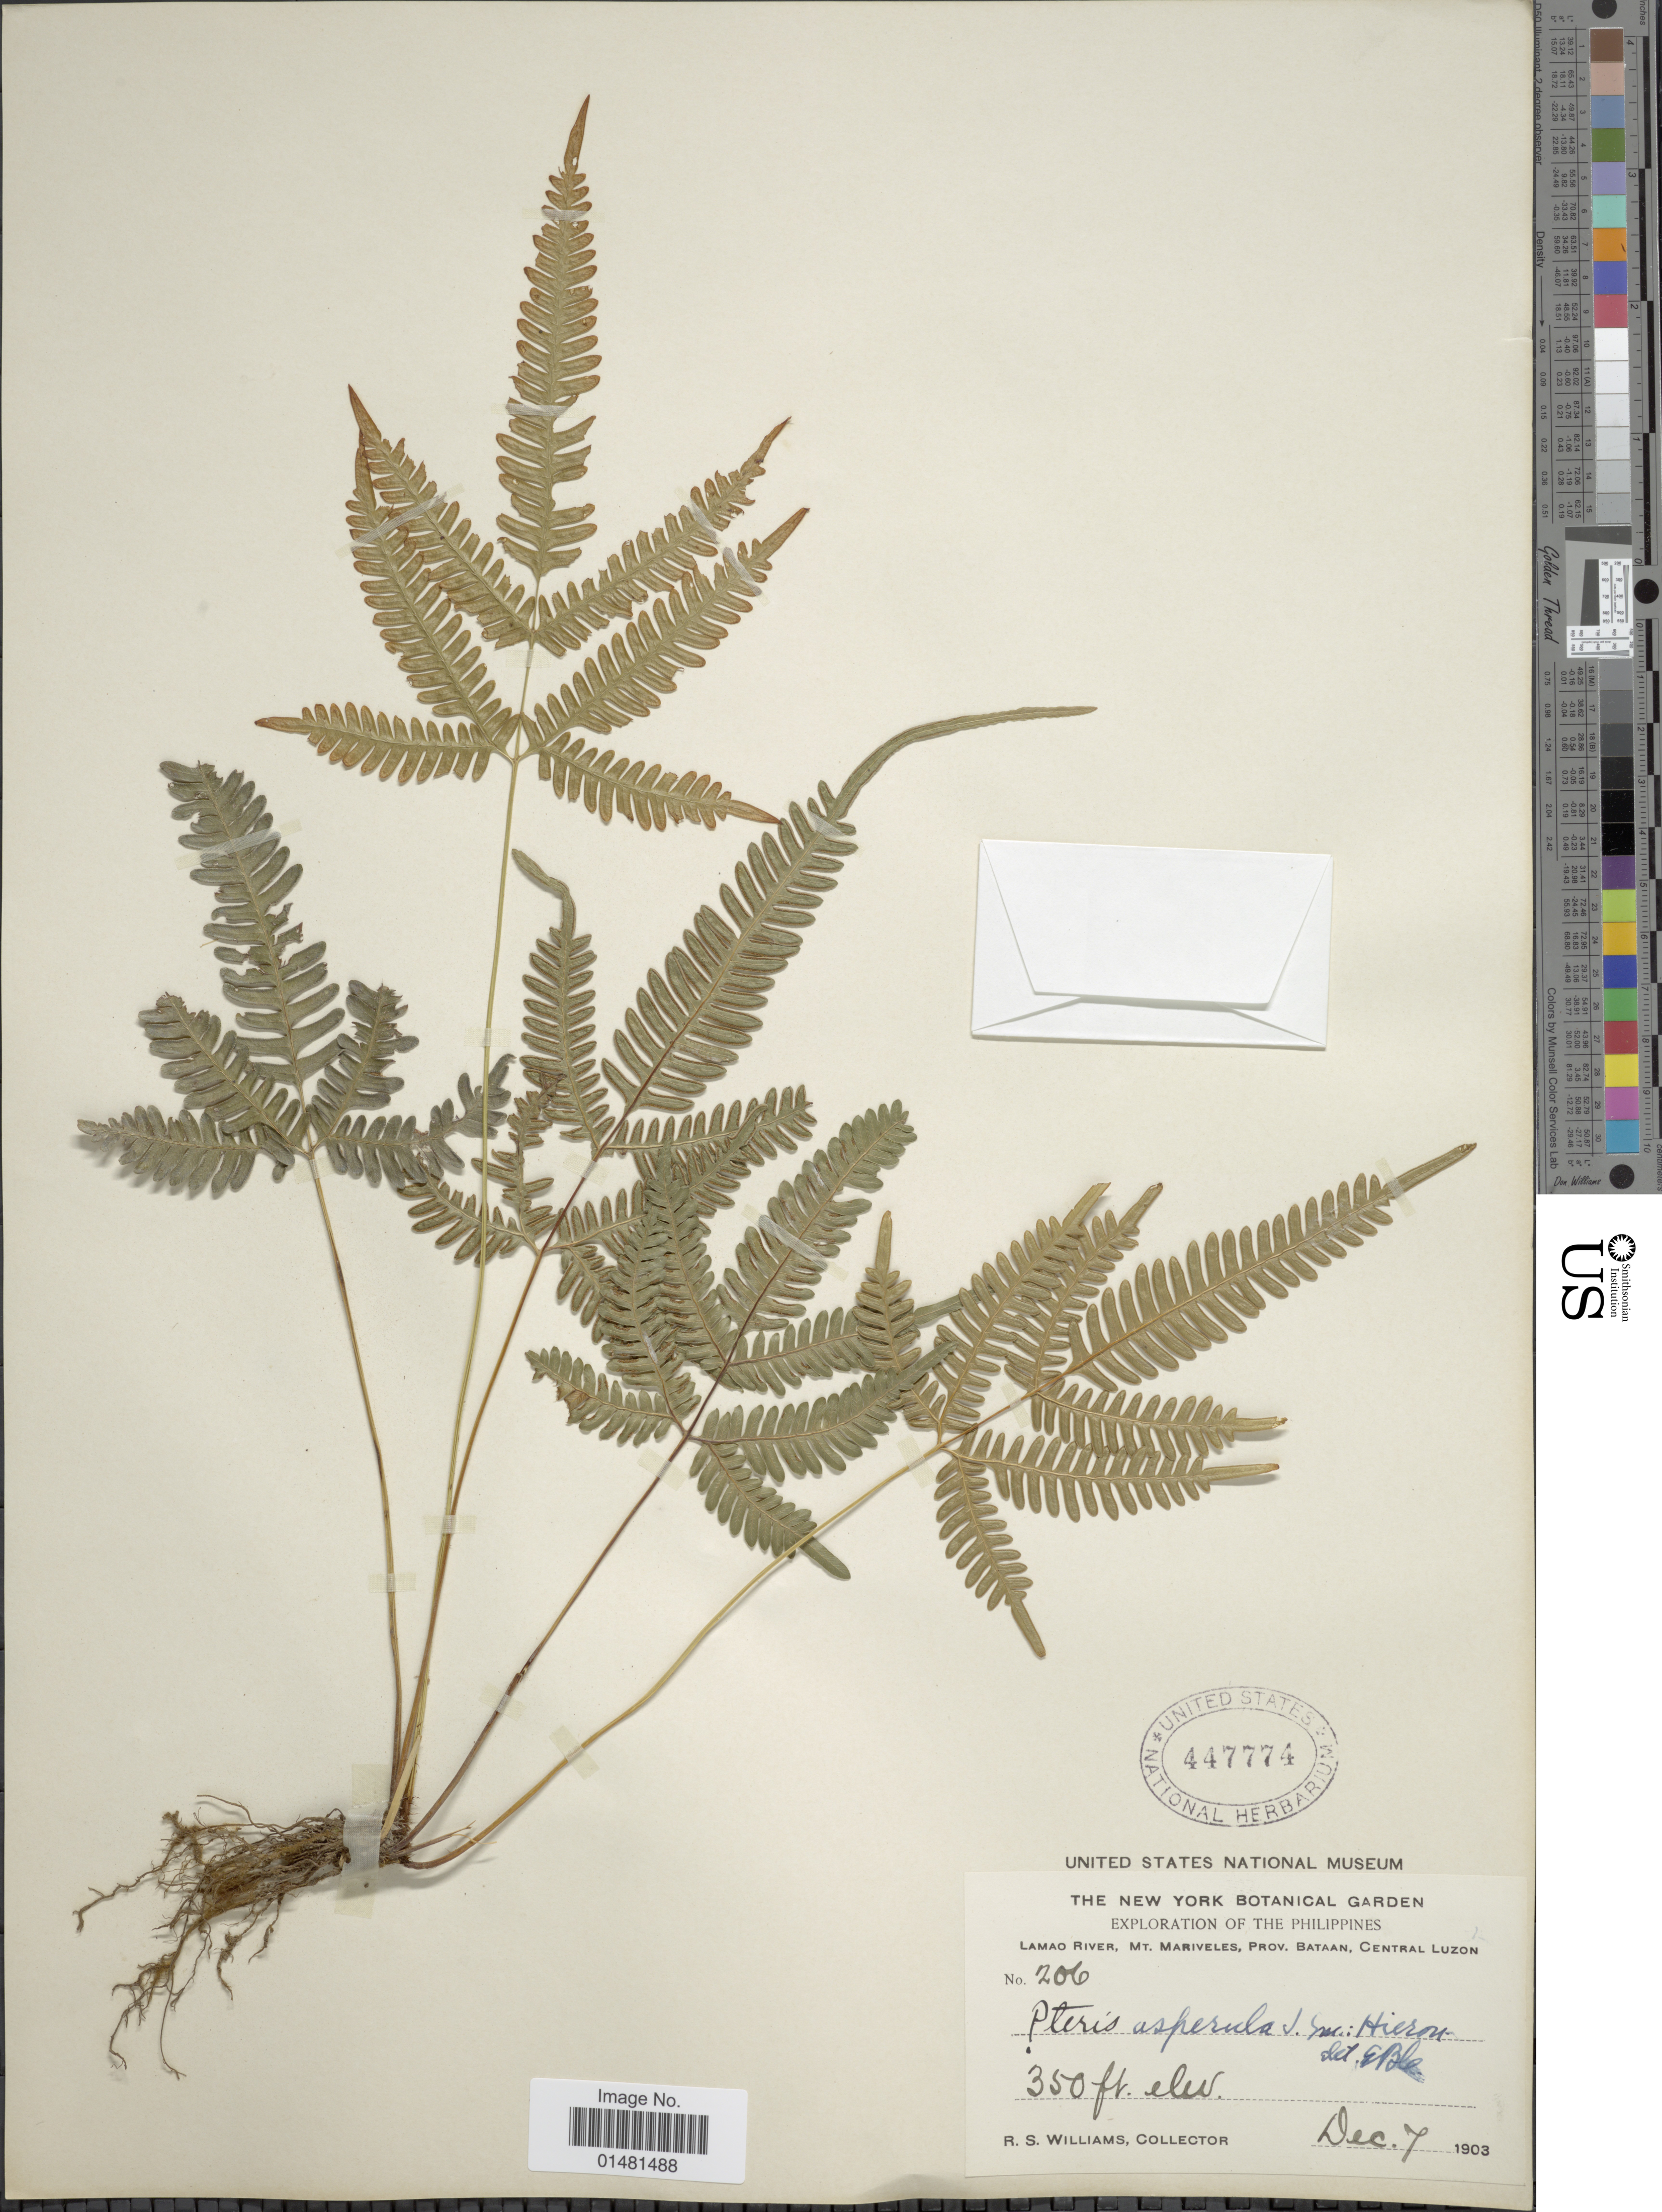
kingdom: Plantae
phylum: Tracheophyta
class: Polypodiopsida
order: Polypodiales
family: Pteridaceae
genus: Pteris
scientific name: Pteris asperula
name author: J. Sm.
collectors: R. S. Williams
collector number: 206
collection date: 1903-12-07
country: Philippines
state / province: Central Luzon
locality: Lamao River, Mt. Mariveles, Prov. Bataan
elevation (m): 107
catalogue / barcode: US 447774